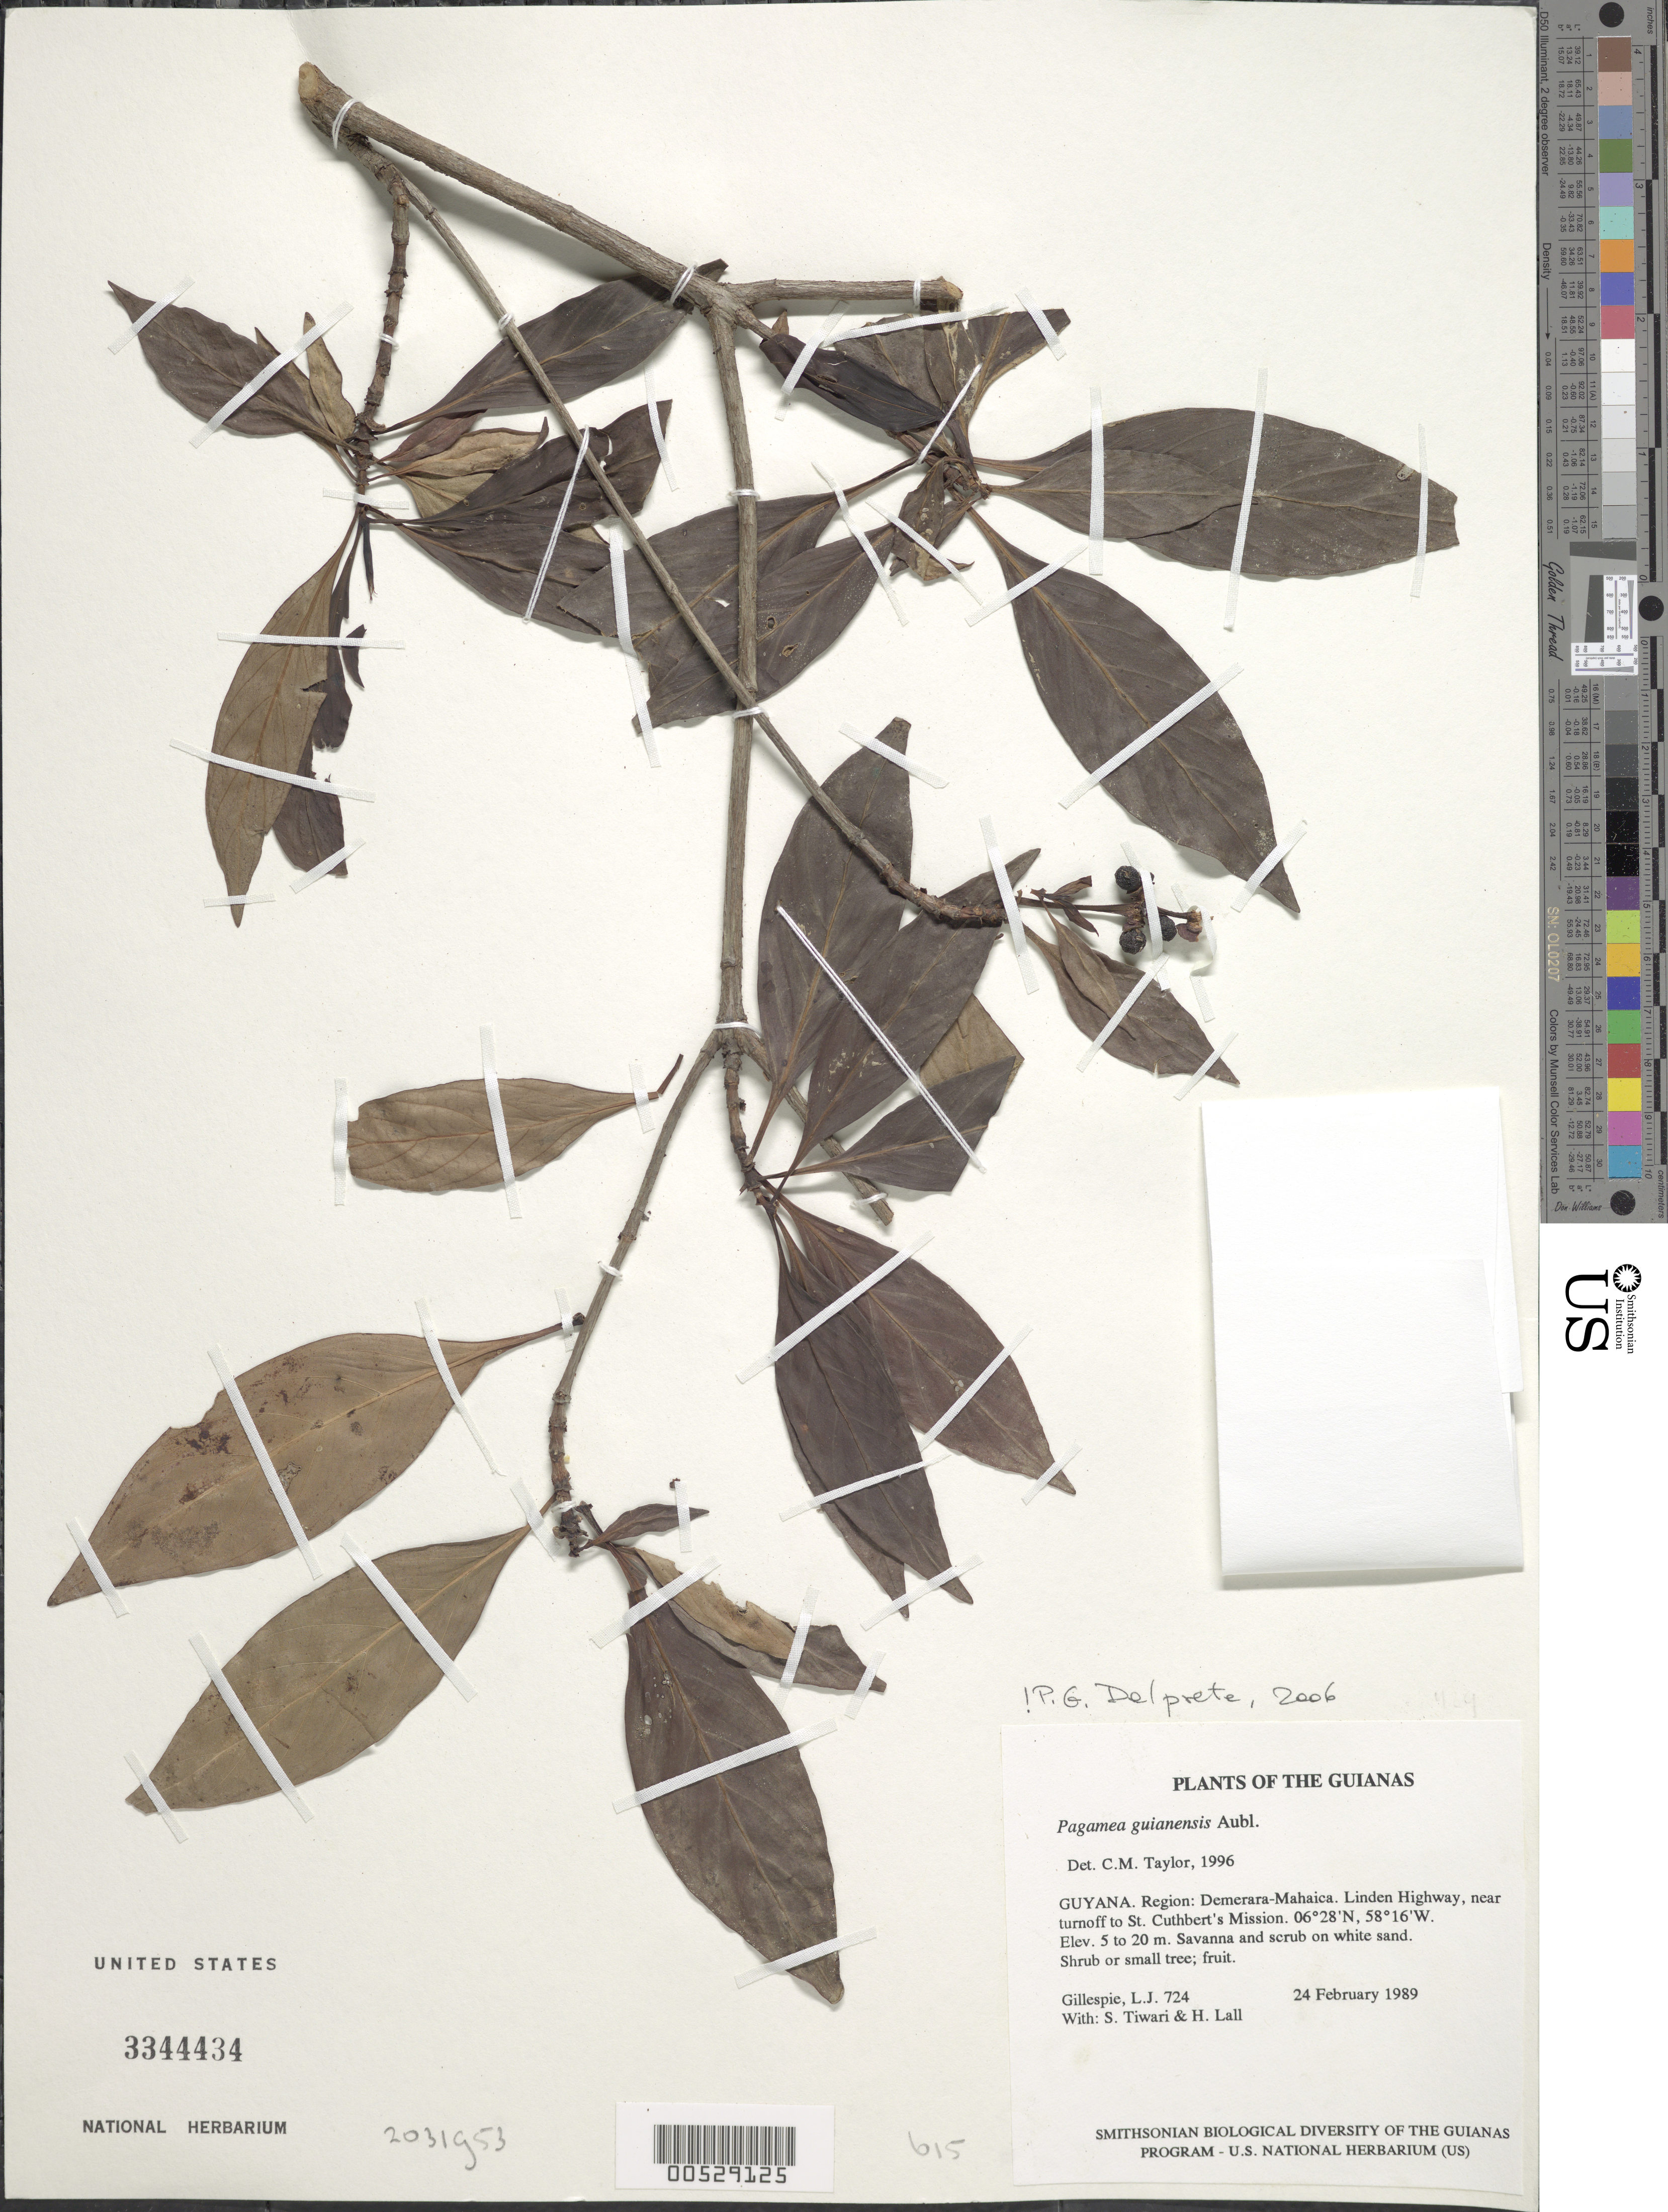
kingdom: Plantae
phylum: Tracheophyta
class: Magnoliopsida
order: Gentianales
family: Rubiaceae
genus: Pagamea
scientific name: Pagamea guianensis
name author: Aubl.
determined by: Delprete, P. G., Herb. de Guyane Cay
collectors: L. J. Gillespie, S. Tiwari & H. Lall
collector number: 724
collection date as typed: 24 February 1989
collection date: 1989-02-24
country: Guyana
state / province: Demerara-Mahaica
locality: Linden Highway, near turnoff to St. Cuthbert's Mission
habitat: Savanna and scrub on white sand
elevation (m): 5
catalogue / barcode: US 3344434